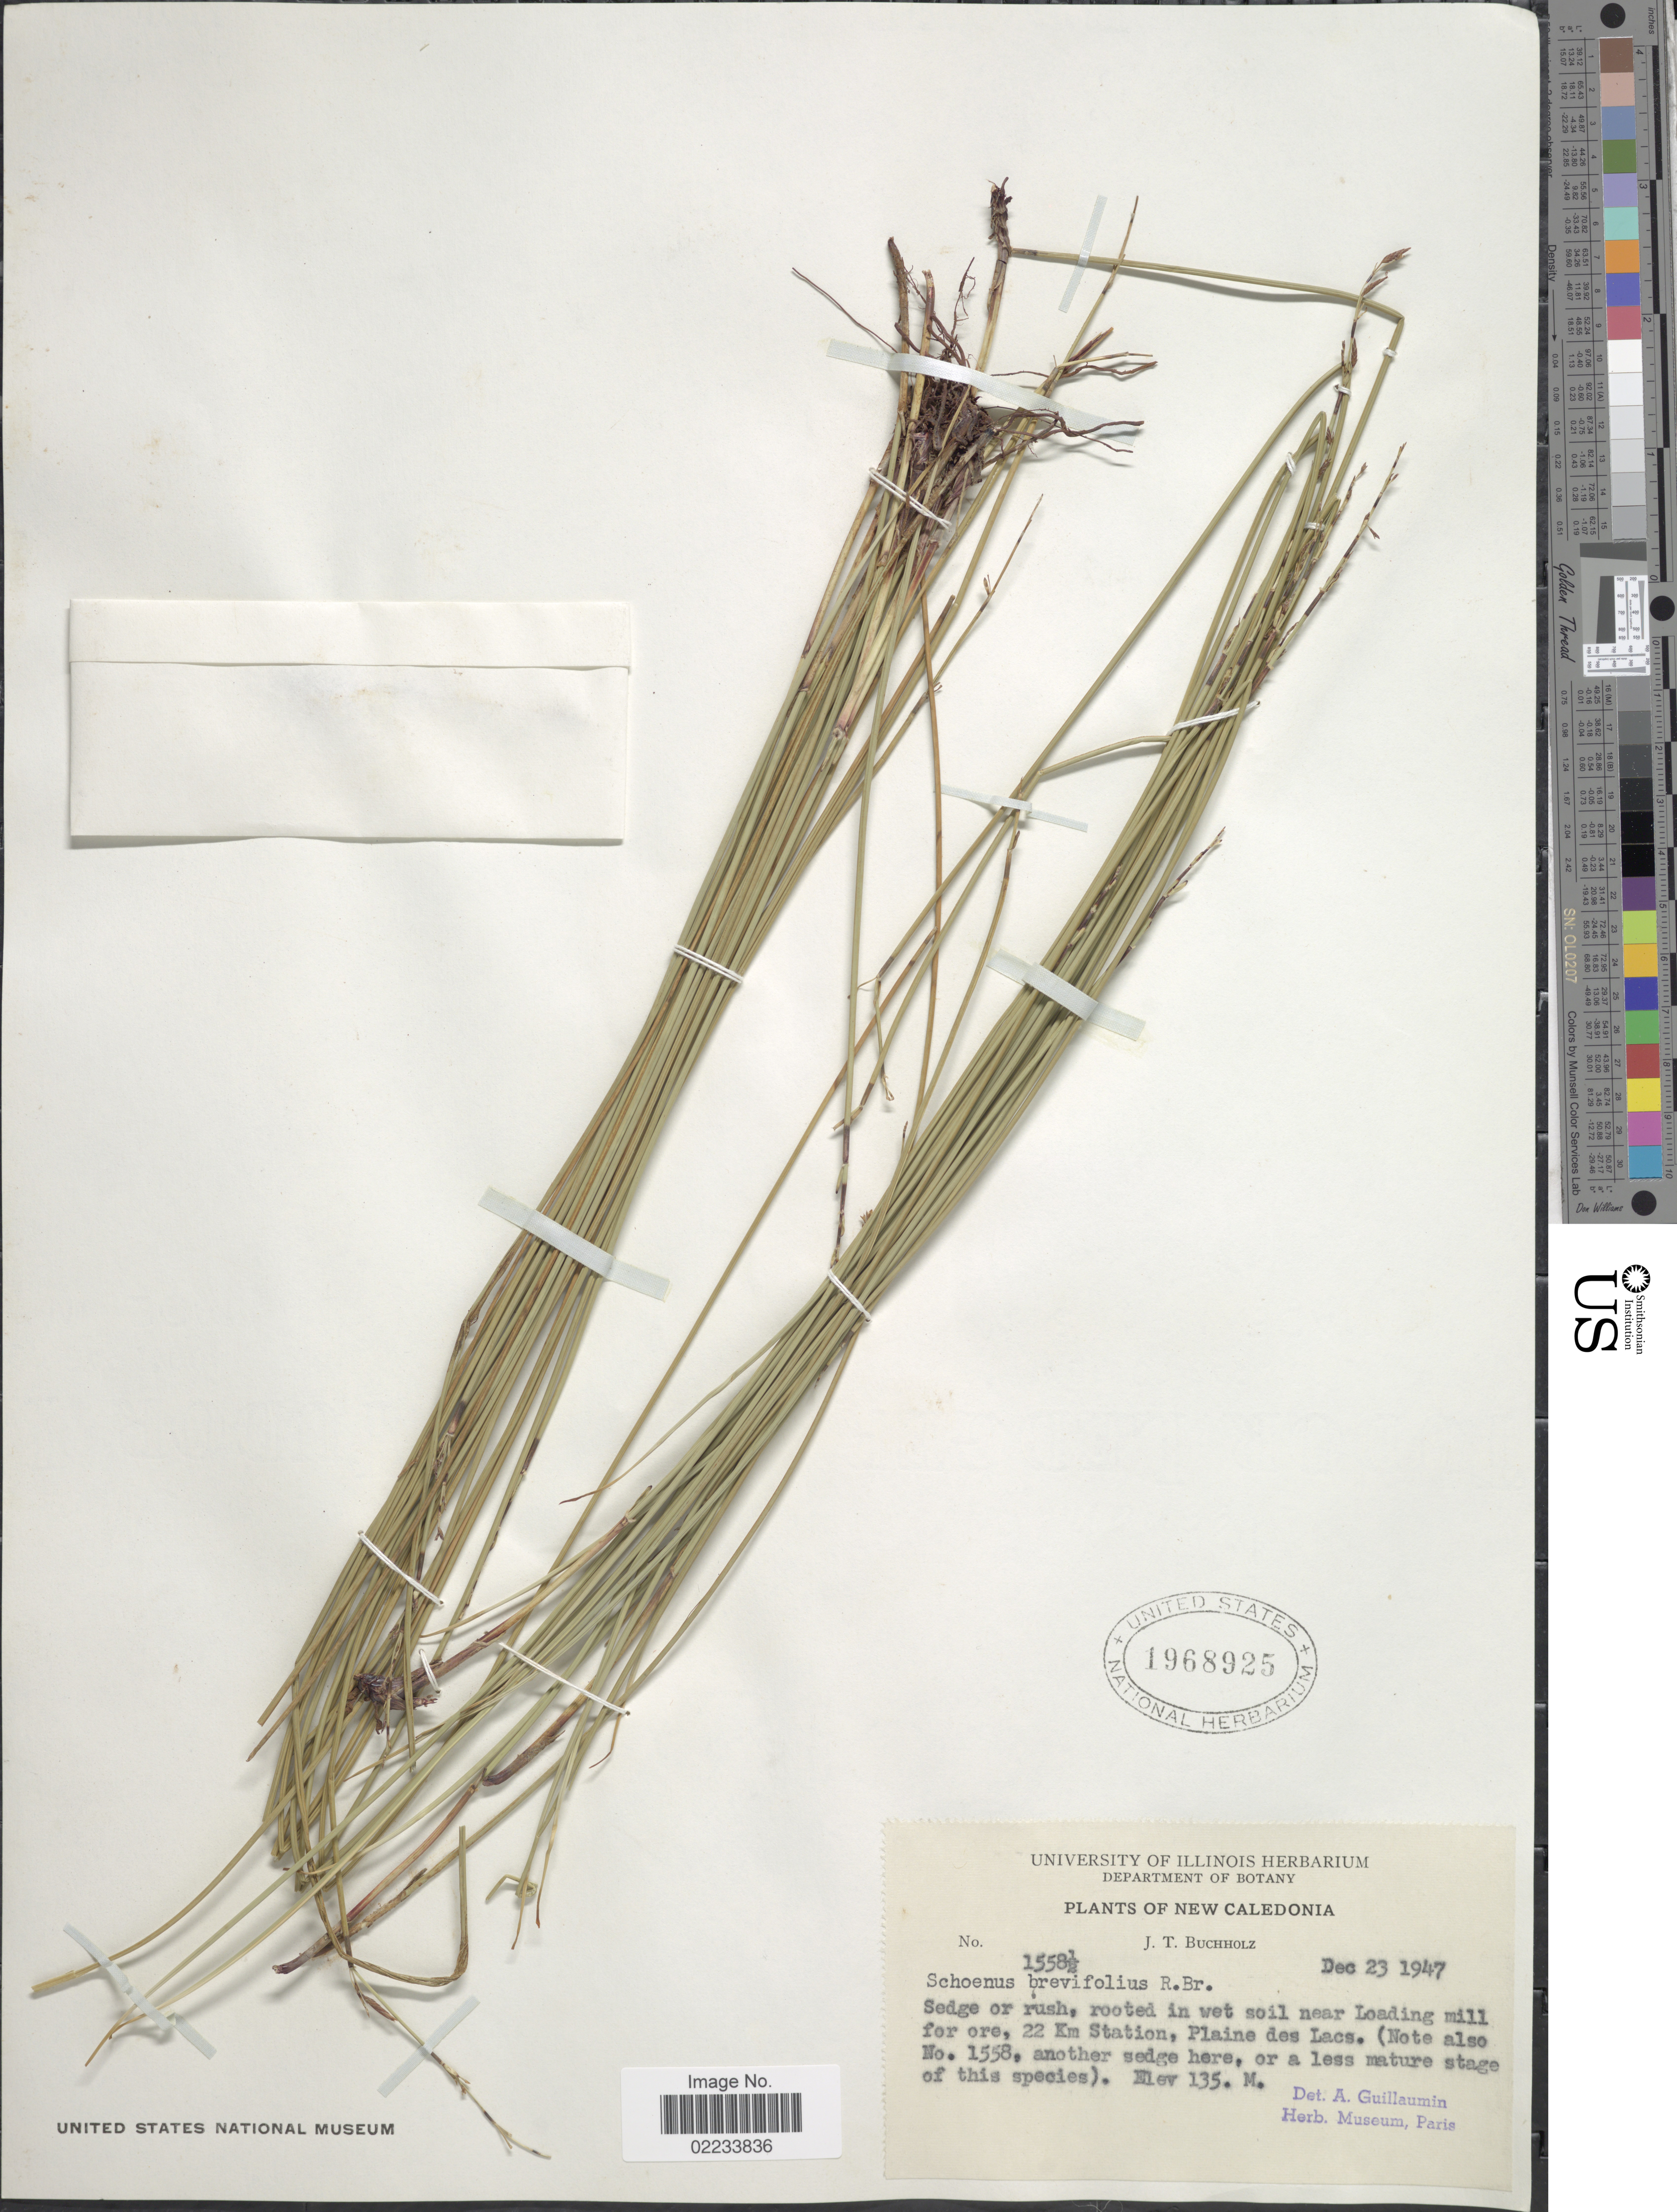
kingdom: Plantae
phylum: Tracheophyta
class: Liliopsida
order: Poales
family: Cyperaceae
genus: Schoenus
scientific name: Schoenus brevifolius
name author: R. Br.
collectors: J. T. Buchholz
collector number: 1558½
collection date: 1947-12-23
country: New Caledonia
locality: Sedge or rush, rooted in wet soil near LOading mill for ore, 22 Km Station, Plaine des Lacs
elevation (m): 135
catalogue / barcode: US 1968925